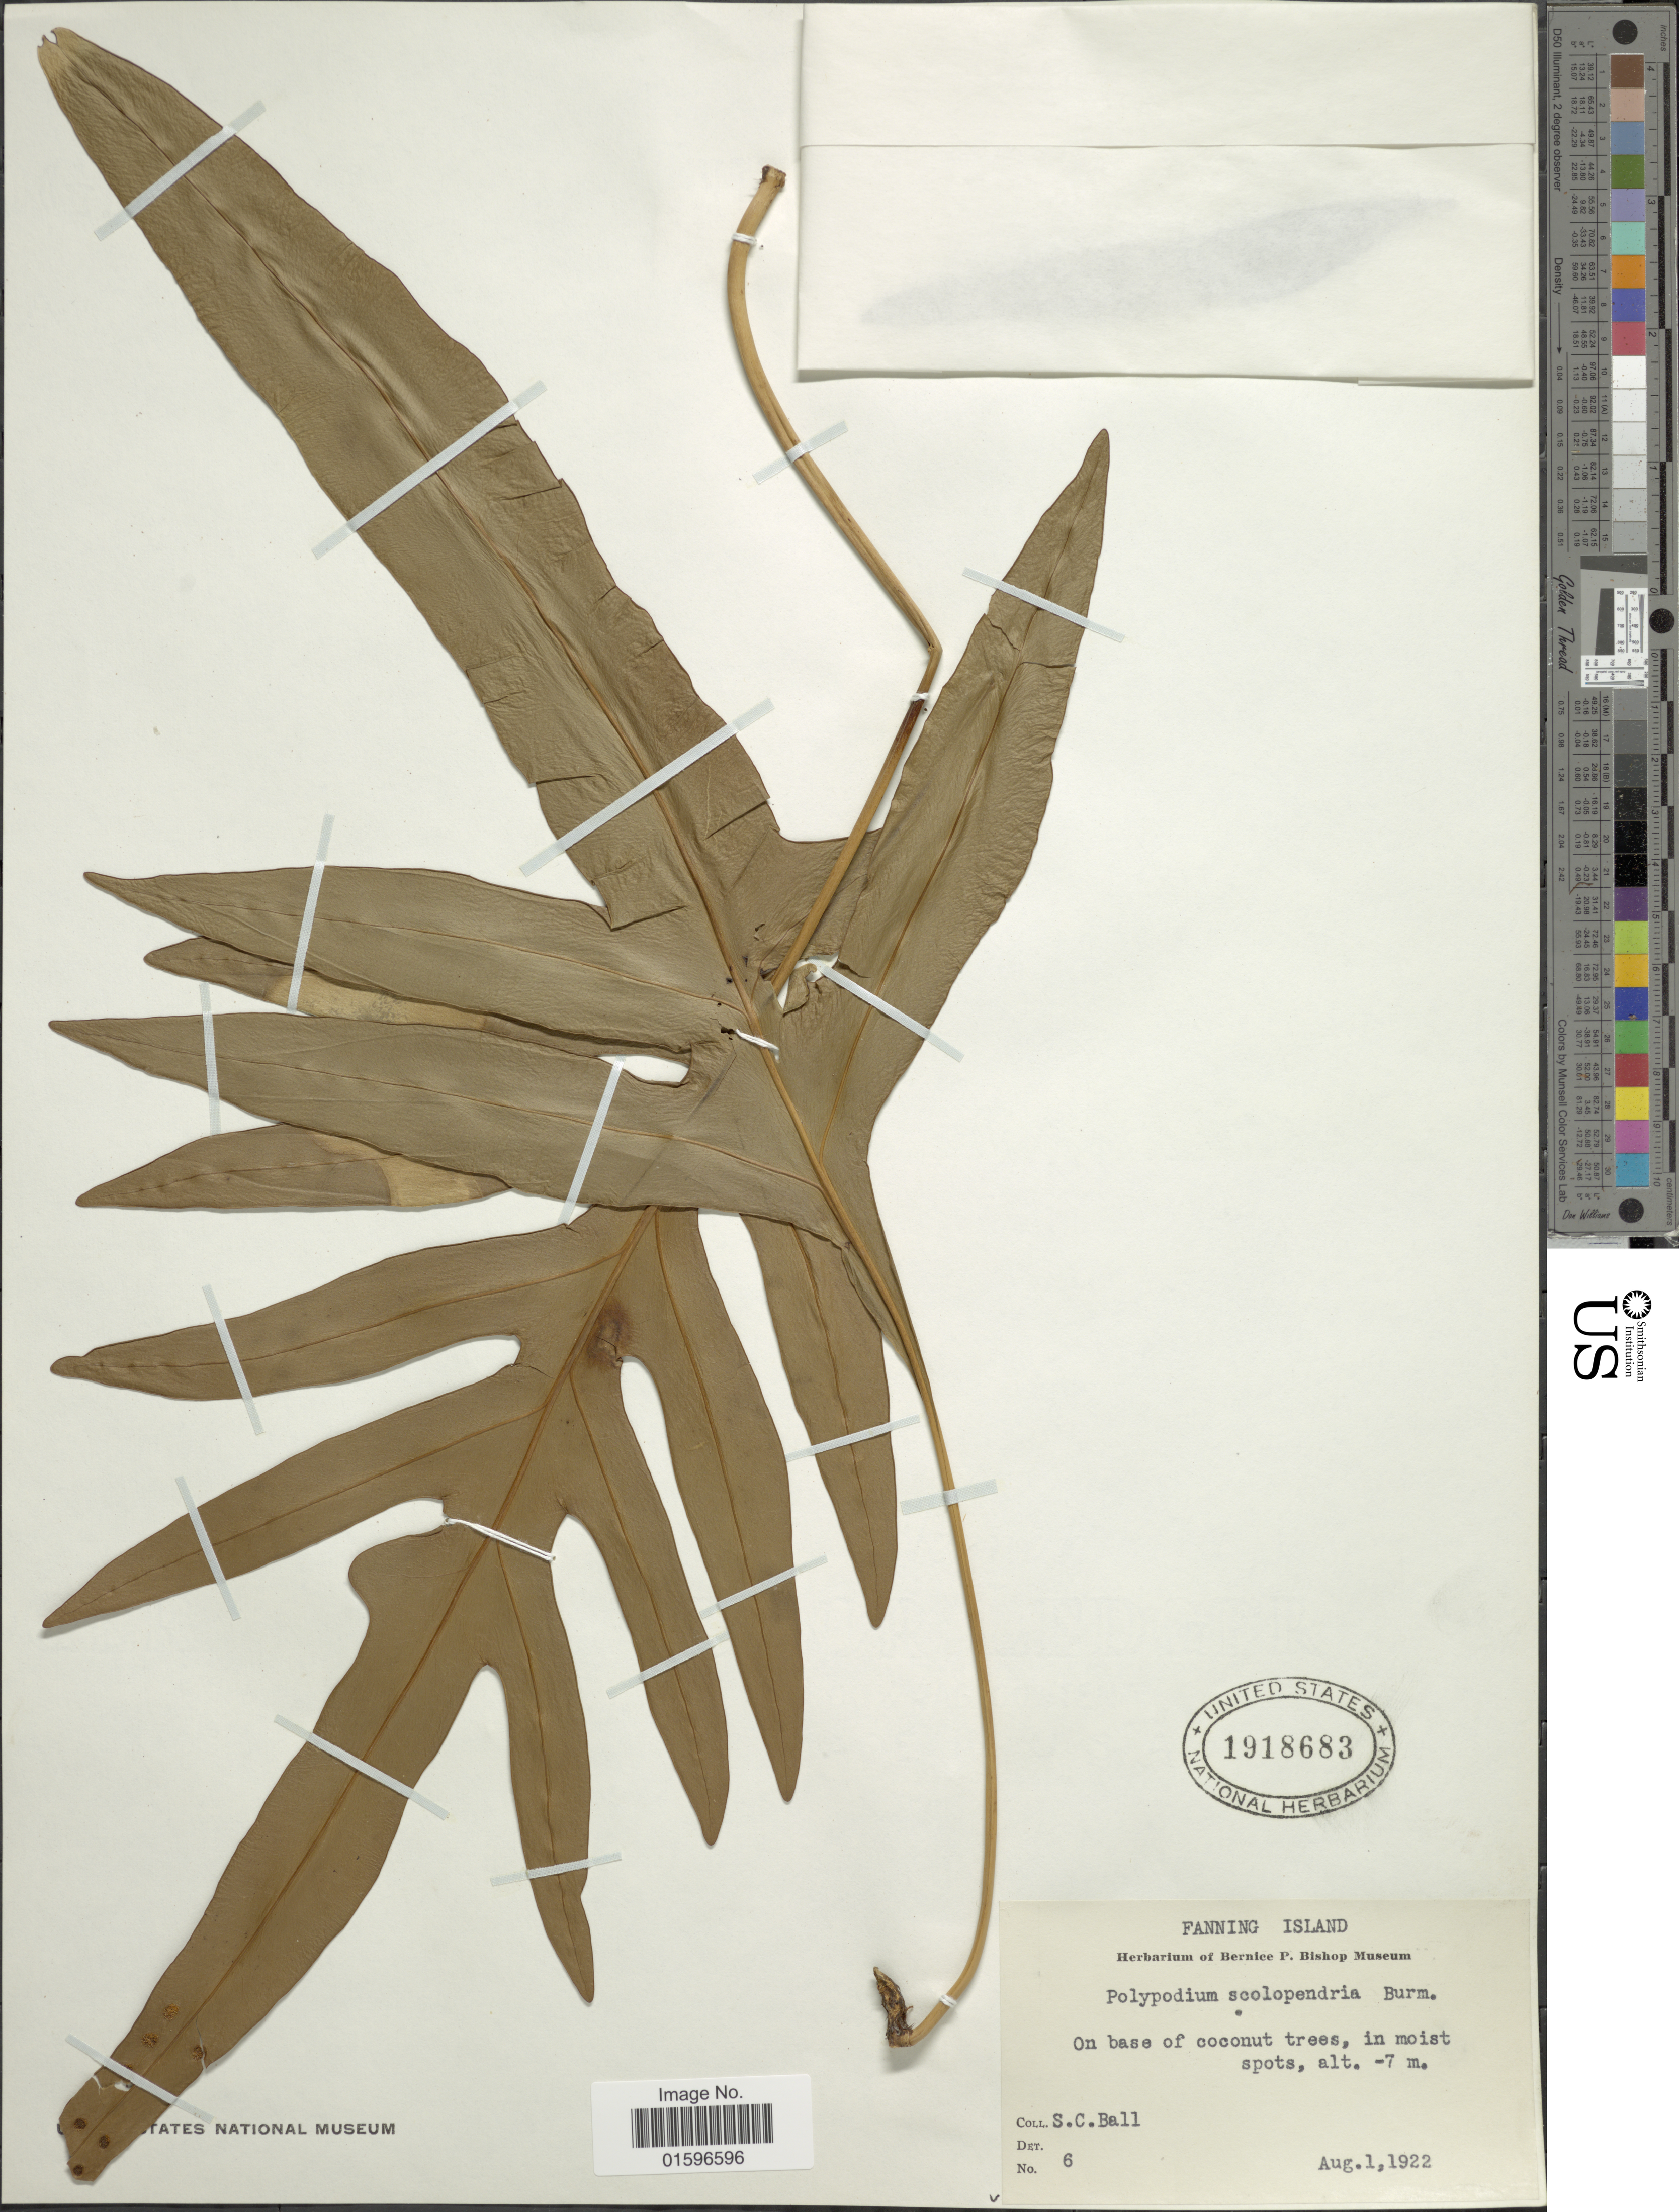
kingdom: Plantae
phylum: Tracheophyta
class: Polypodiopsida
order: Polypodiales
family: Polypodiaceae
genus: Polypodium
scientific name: Polypodium scolopendria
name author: Burm. f.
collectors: S. C. Ball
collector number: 6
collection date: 1922-08-01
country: Kiribati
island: Fanning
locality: Fanning Island, on base of coconut trees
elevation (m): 7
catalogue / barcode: US 1918683